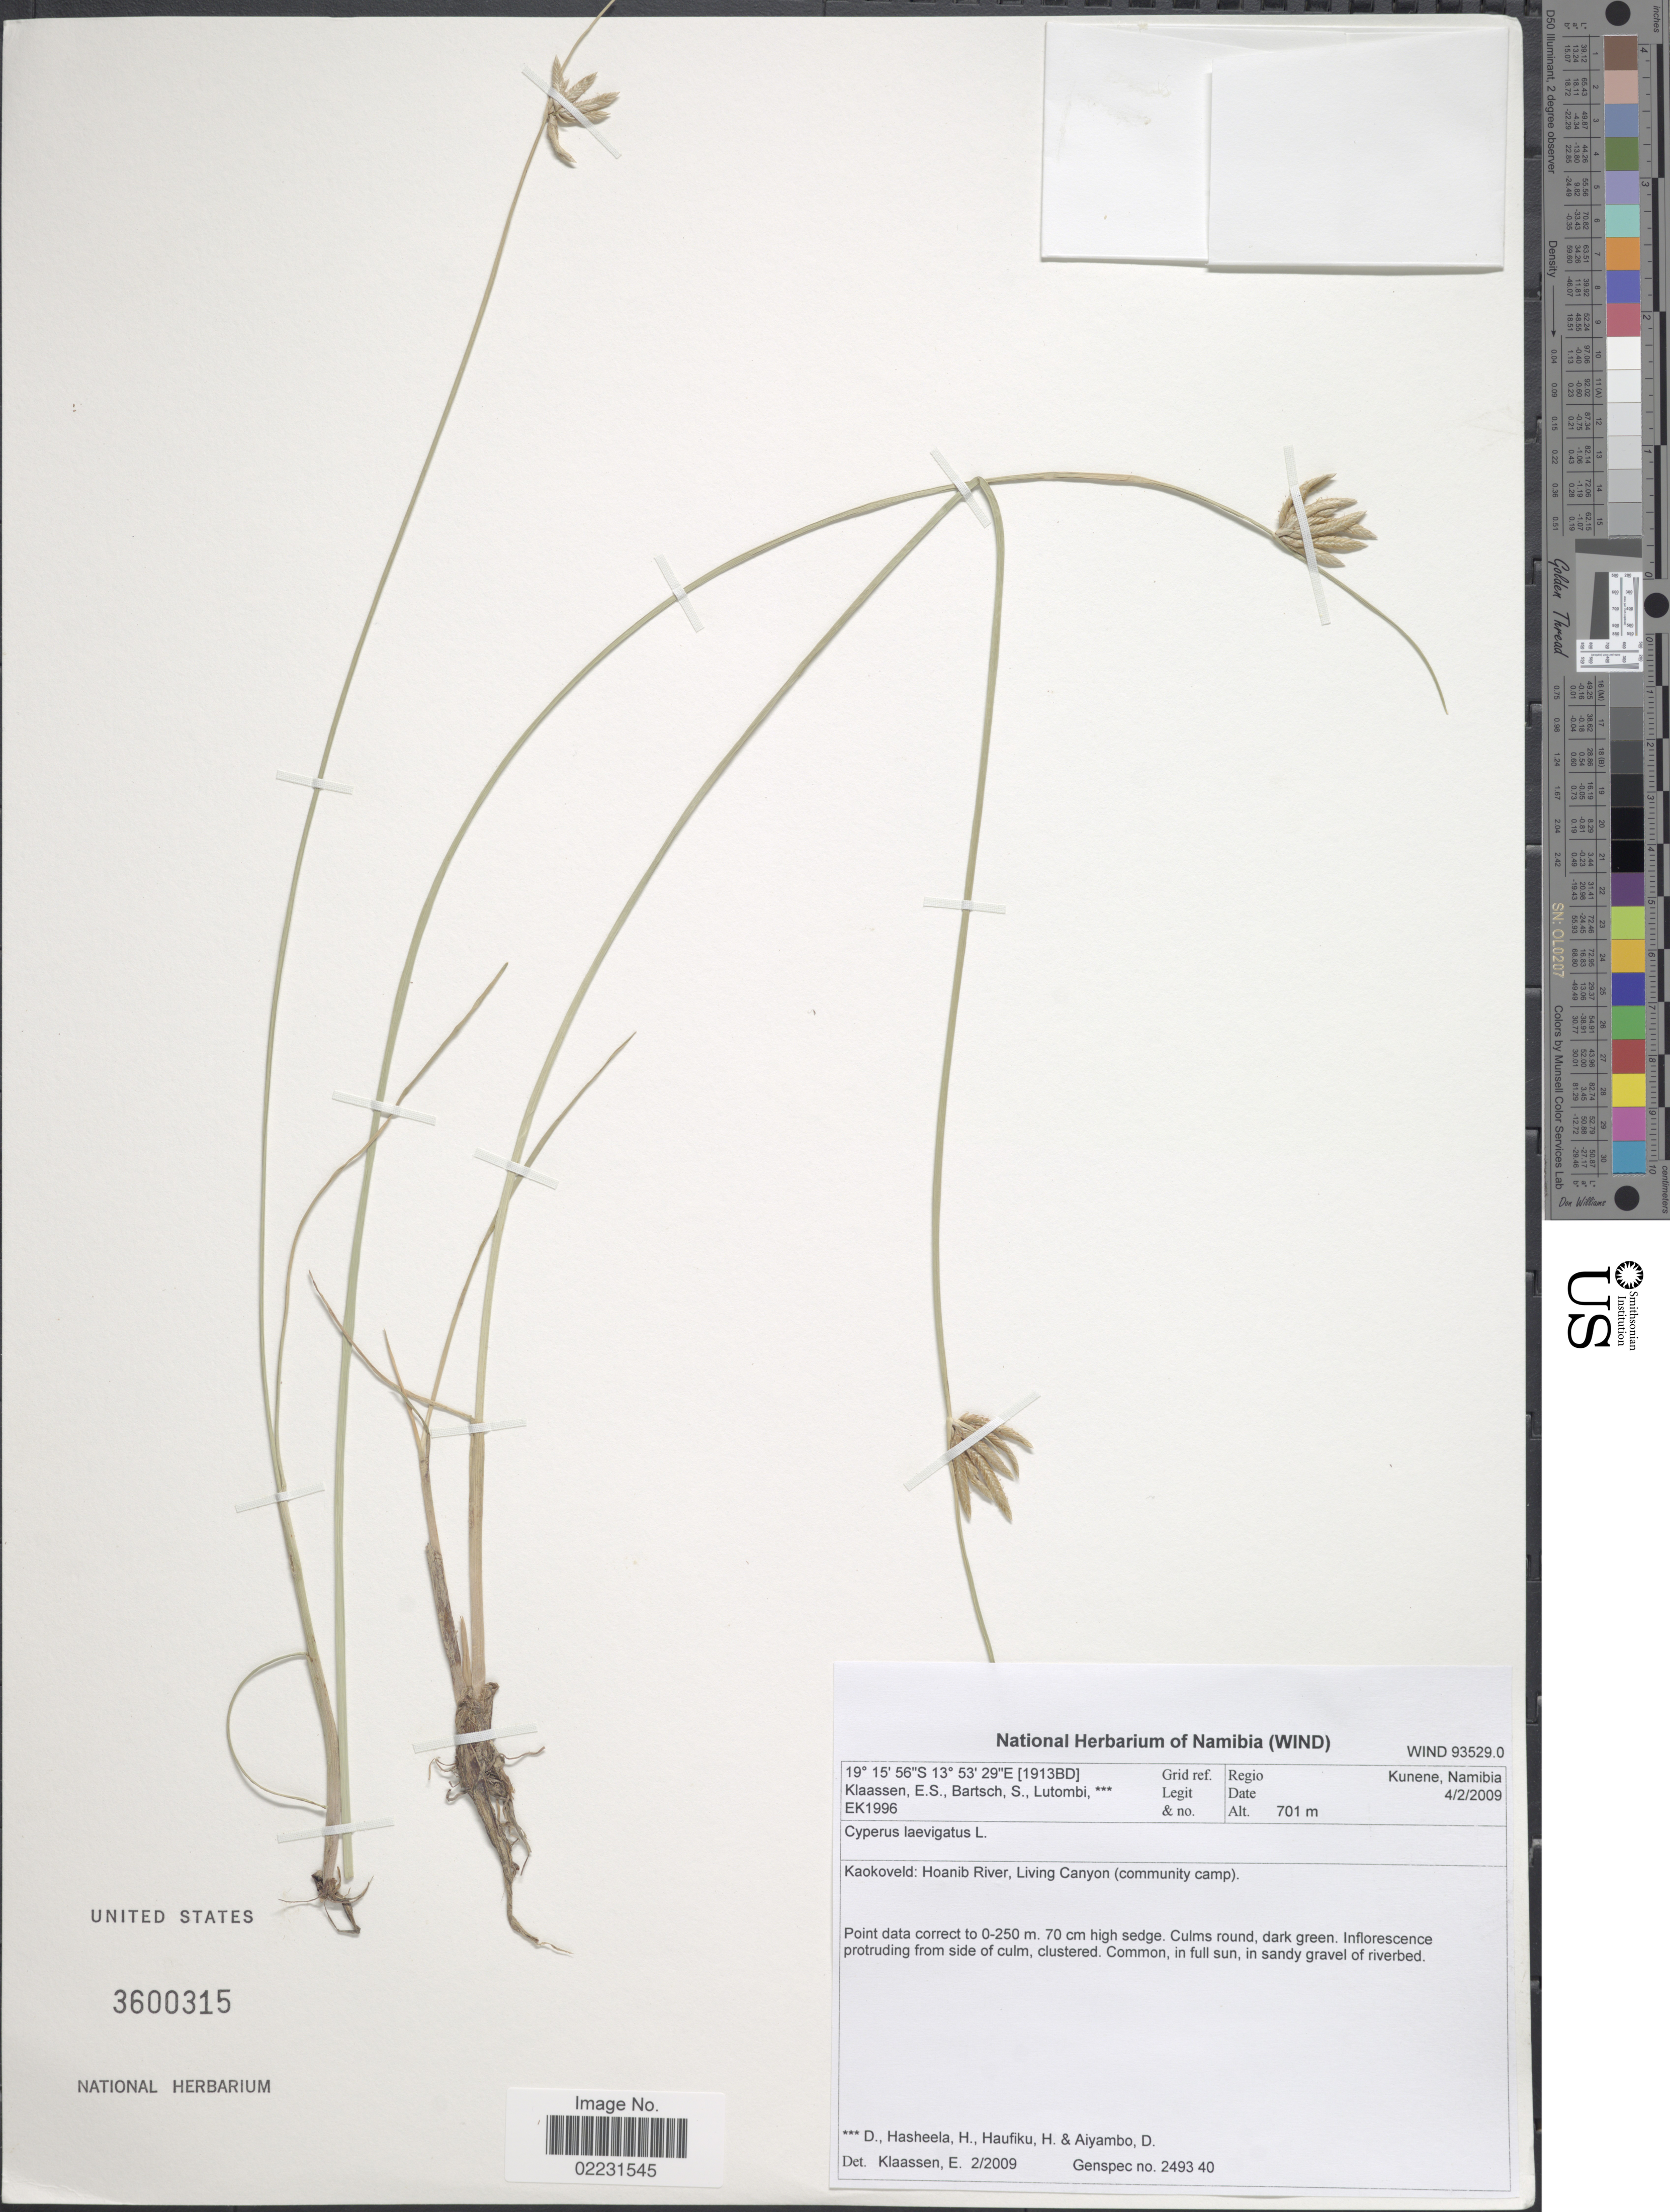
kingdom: Plantae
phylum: Tracheophyta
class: Liliopsida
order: Poales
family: Cyperaceae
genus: Cyperus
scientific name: Cyperus laevigatus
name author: L.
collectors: E. S. Klaassen, S. Bartsch, D. Lutombi, H. Hasheela & et al.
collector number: EK1996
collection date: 2009-02-04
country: Namibia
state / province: Kunene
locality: Regio Kunene, Namibia. Kaokoveld: Hoanib River, Living Canyon (community camp).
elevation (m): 701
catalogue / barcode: US 3600315